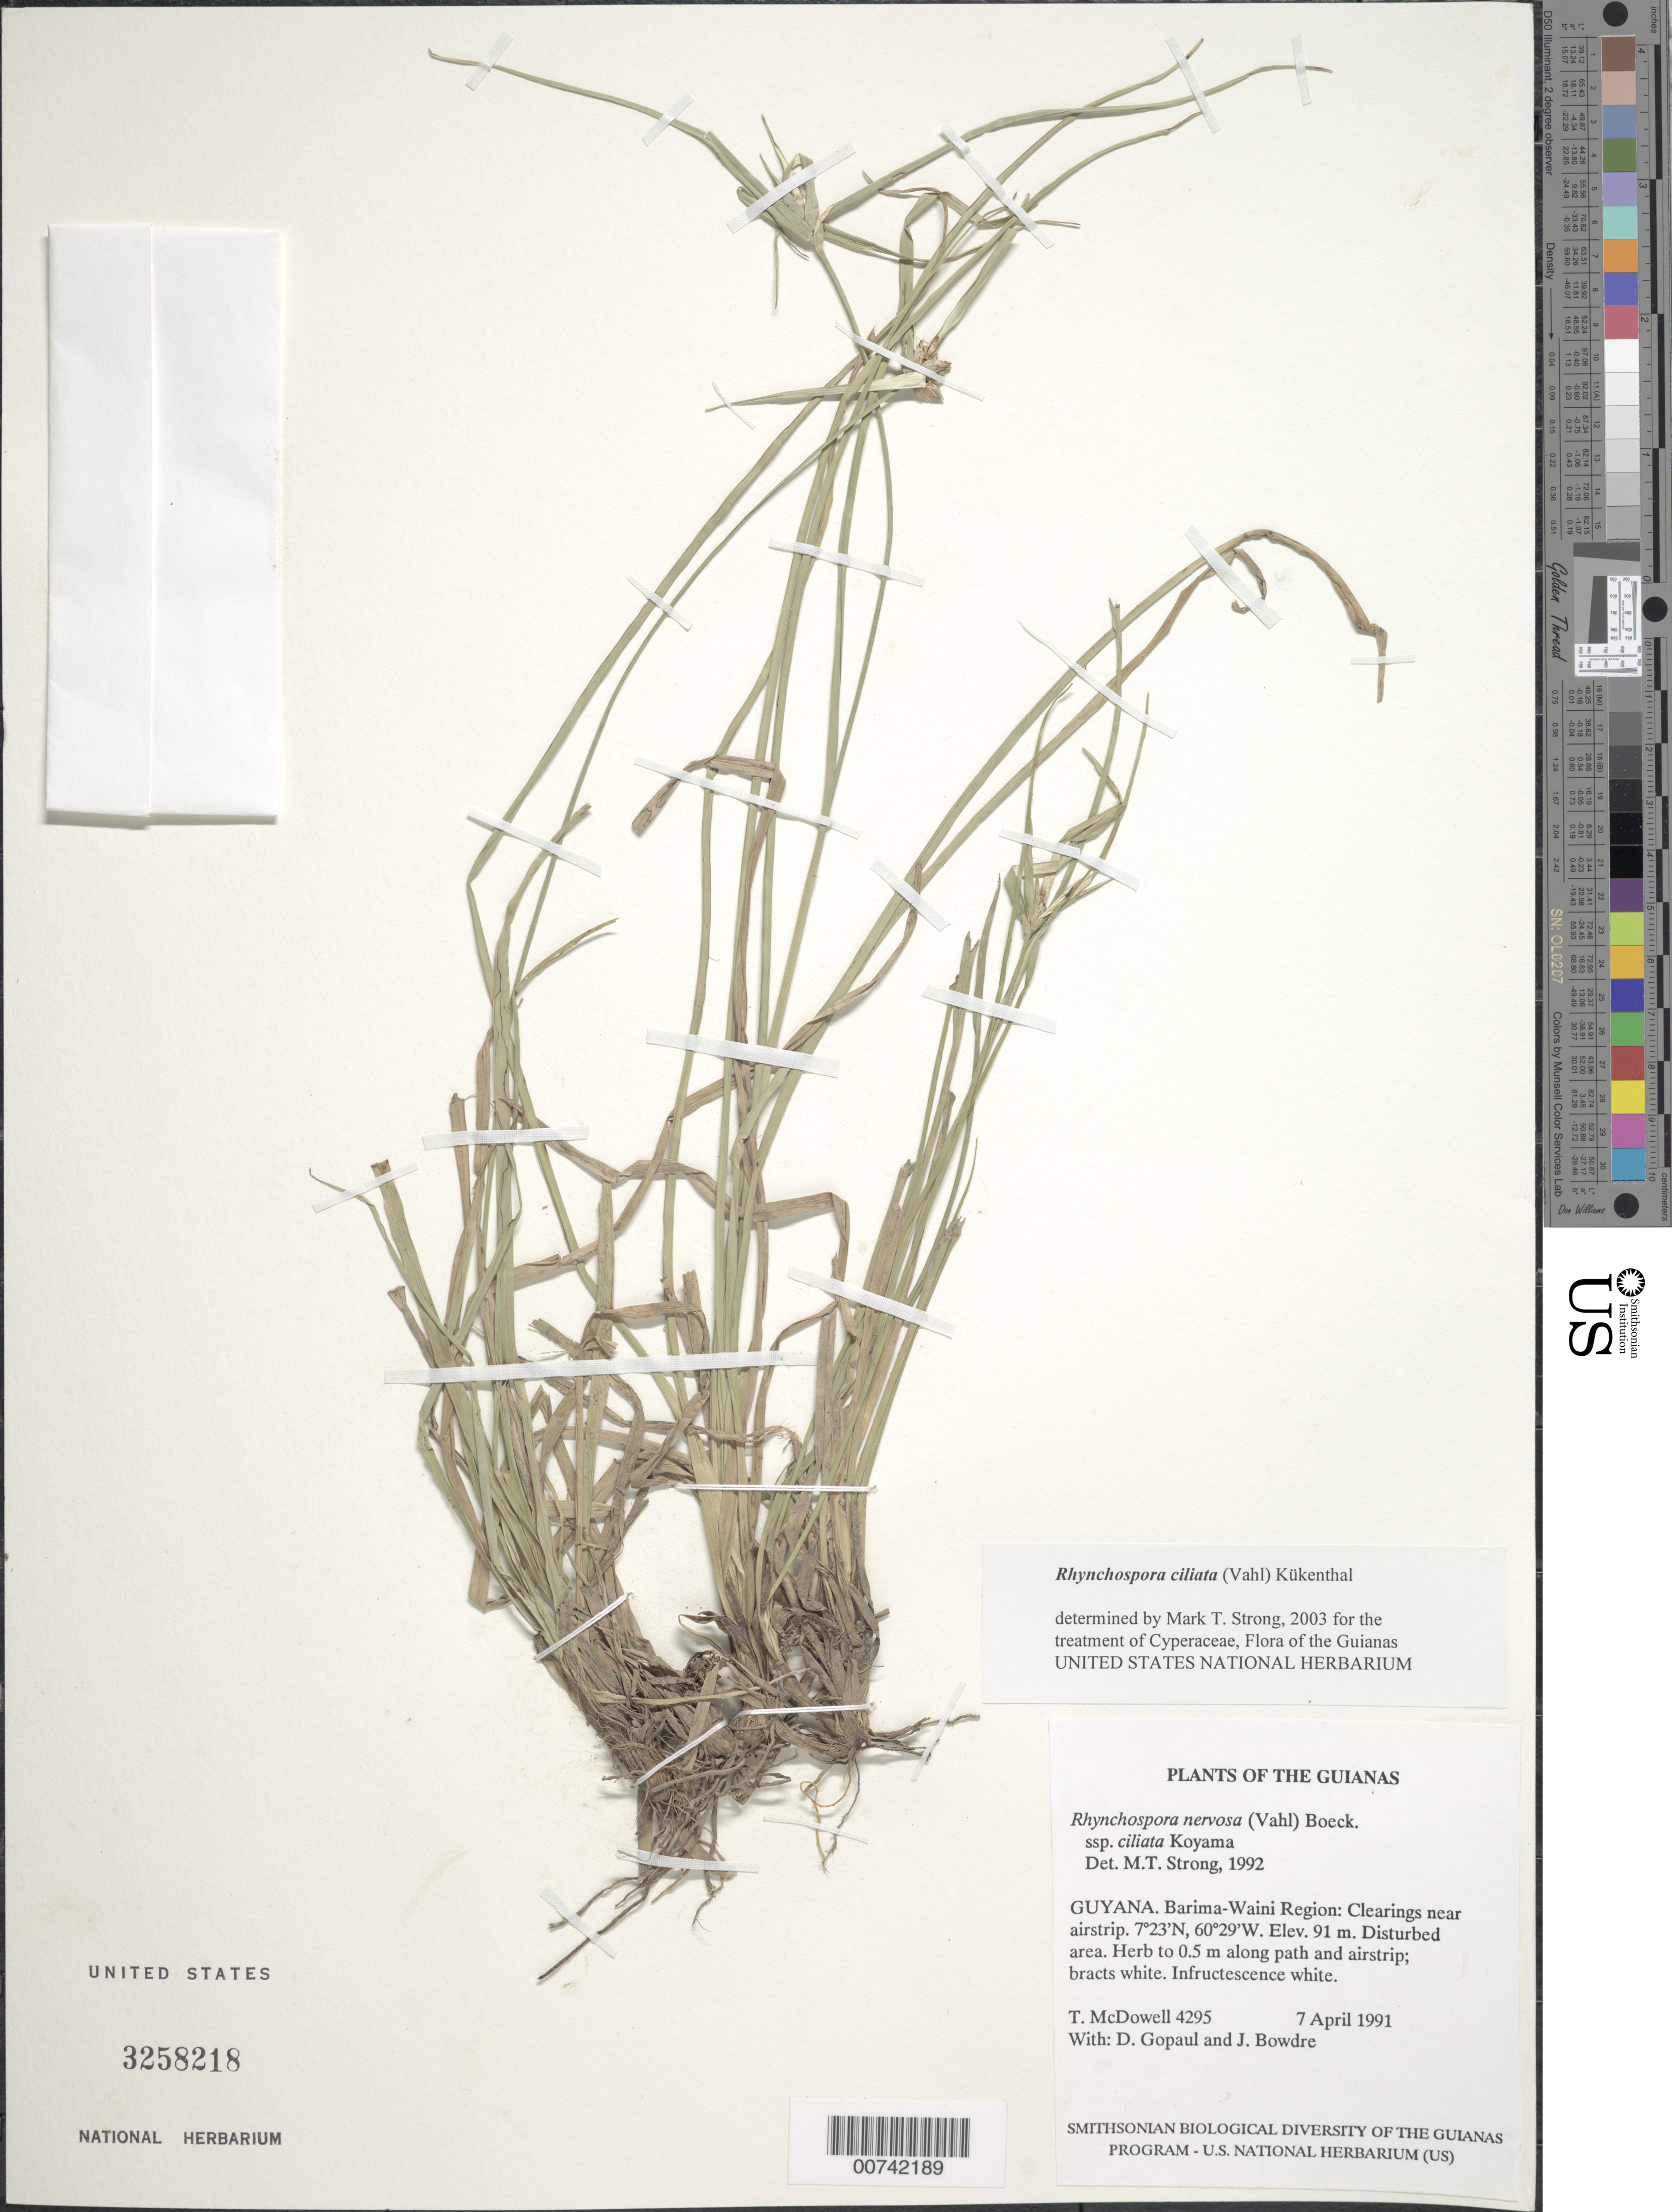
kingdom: Plantae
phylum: Tracheophyta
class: Liliopsida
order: Poales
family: Cyperaceae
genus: Rhynchospora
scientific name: Rhynchospora ciliata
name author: (G. Mey.) Kük.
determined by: Strong, M. T., (US), Smithsonian Institution - National Museum of Natural History (UNITED STATES)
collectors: T. McDowell, D. Gopaul & J. Bowdre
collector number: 4295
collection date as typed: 7 April 1991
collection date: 1991-04-07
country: Guyana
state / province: Barima-Waini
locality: Baramita. Clearings near airstrip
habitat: Disturbed area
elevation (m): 91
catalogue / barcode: US 3258218